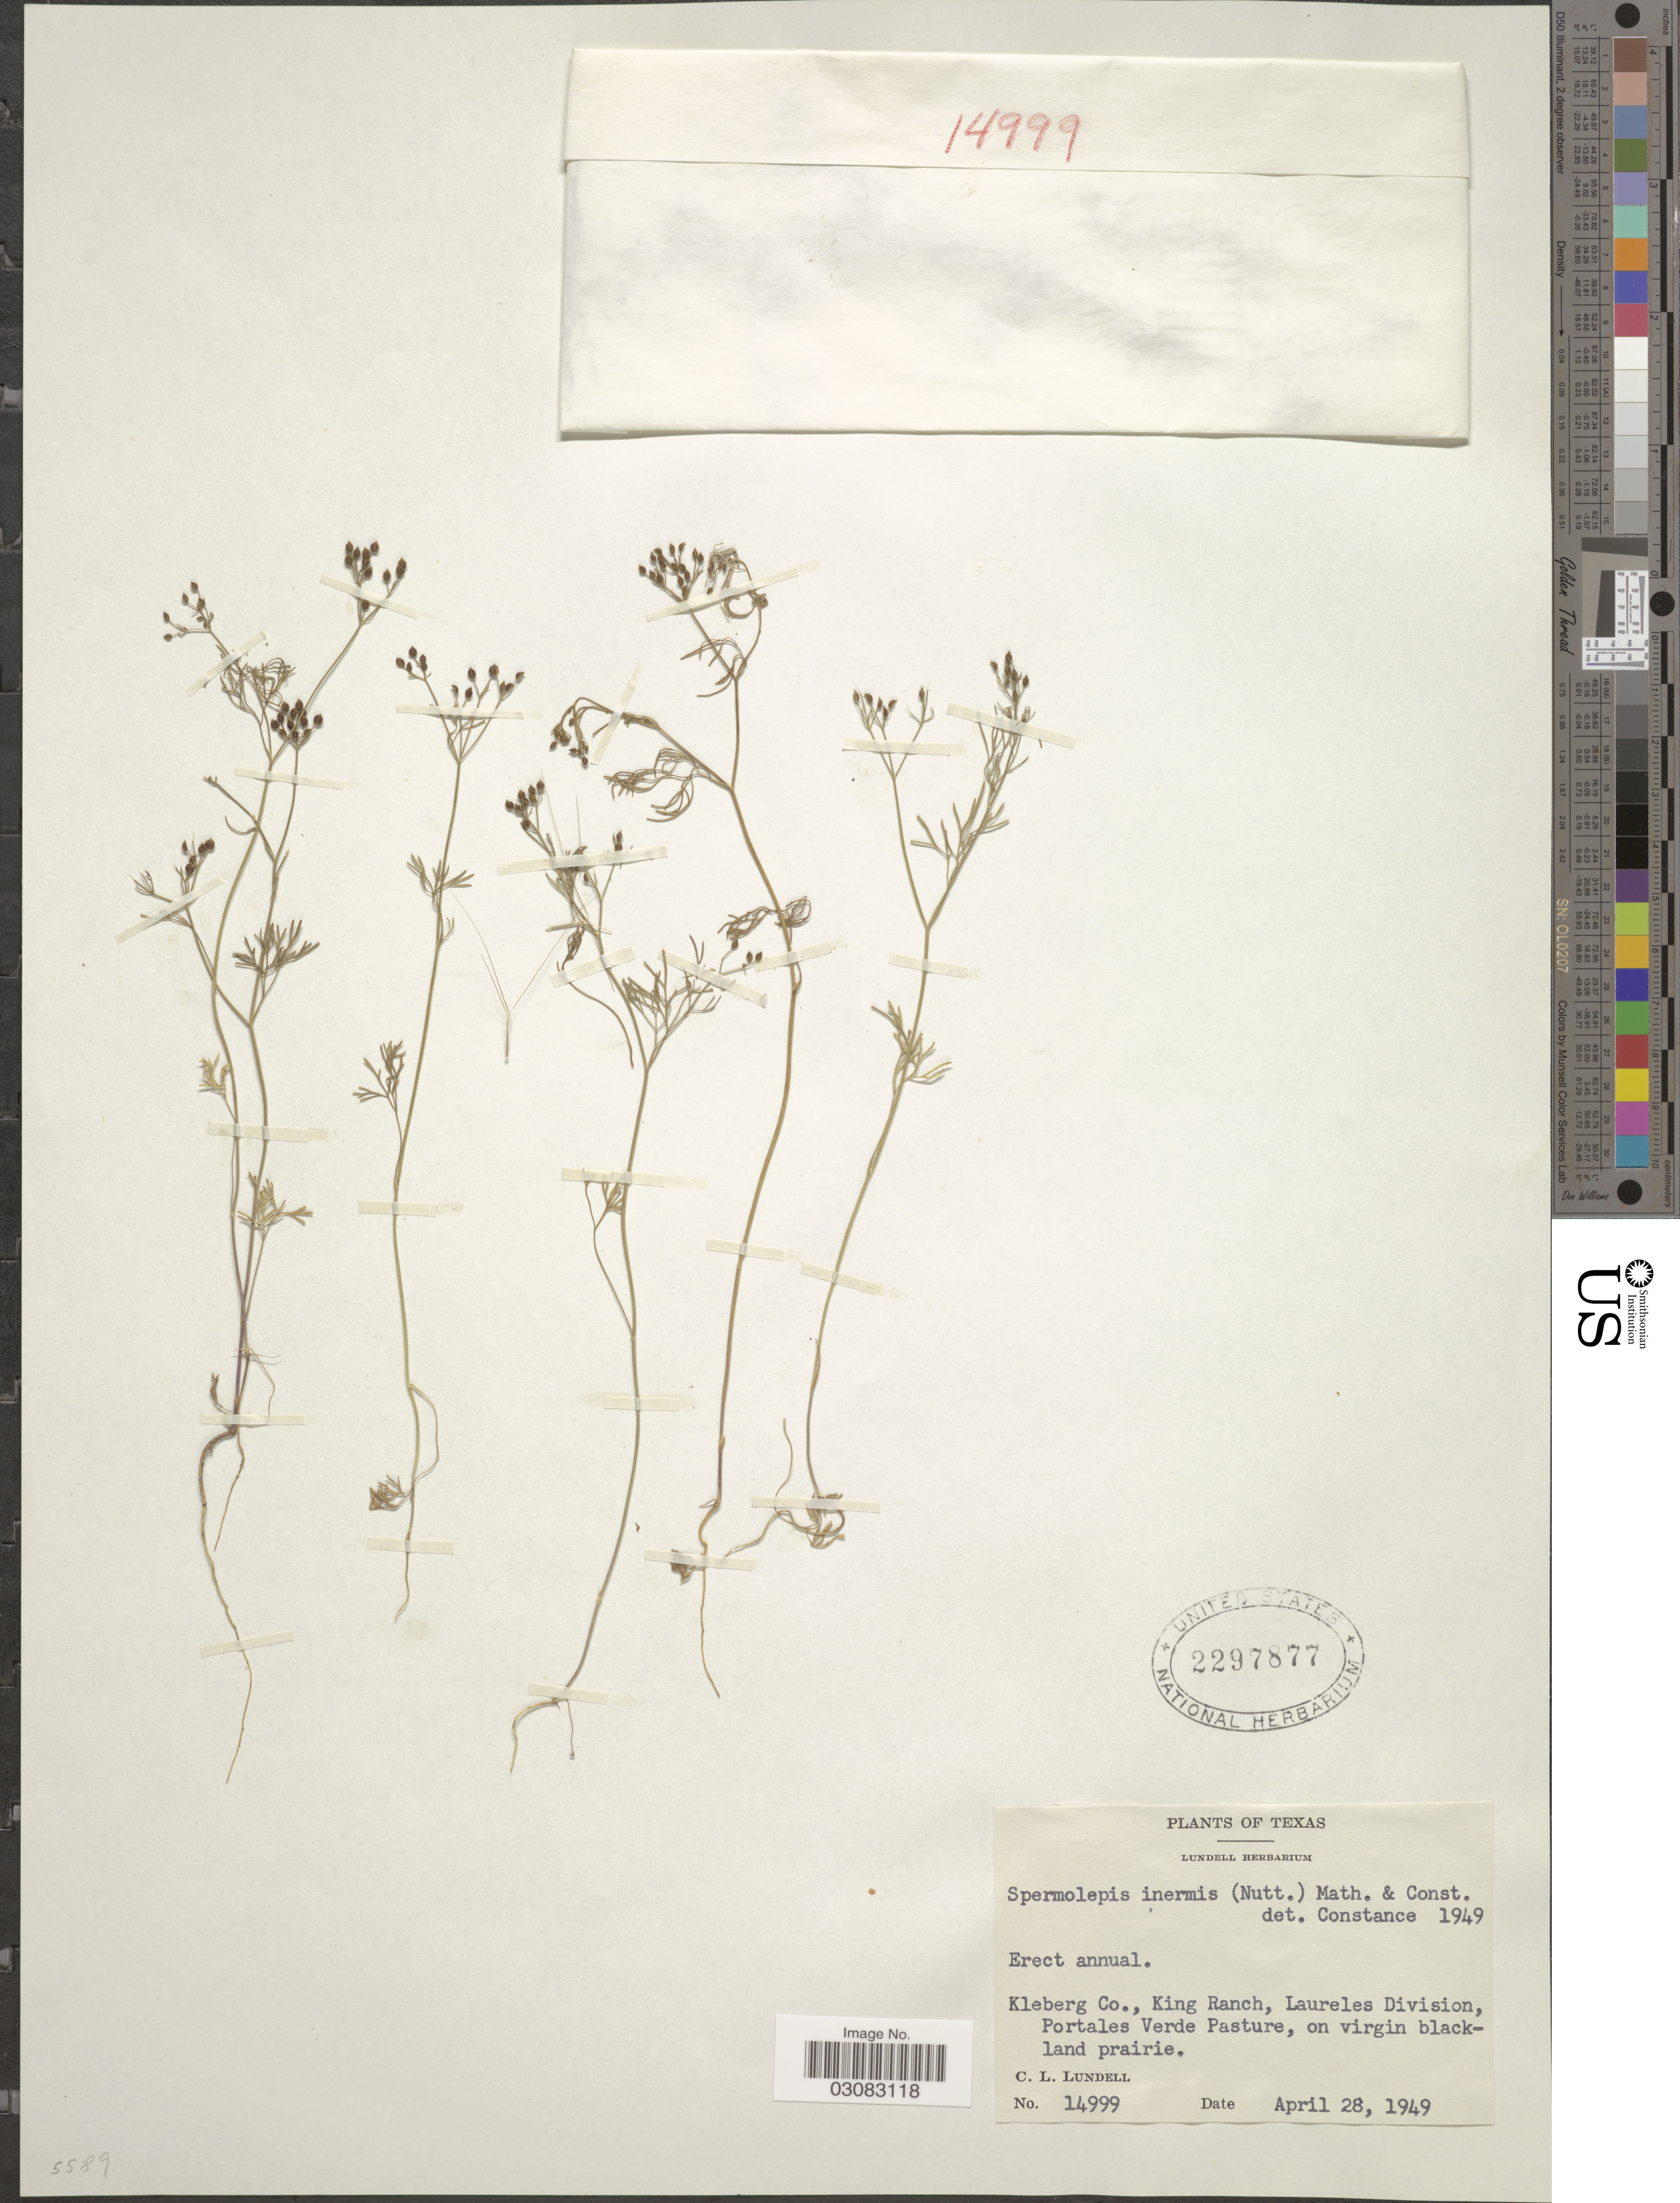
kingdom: Plantae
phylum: Tracheophyta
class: Magnoliopsida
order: Apiales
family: Apiaceae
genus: Spermolepis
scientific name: Spermolepis inermis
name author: (Nutt. ex DC.) Mathias & Constance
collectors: C. L. Lundell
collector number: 14999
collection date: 1949-04-28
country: United States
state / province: Texas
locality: Kleberg Co., King Ranch, Laureles Division, Portales Verde Pasture, on virgin blackland prairie.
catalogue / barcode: US 2297877